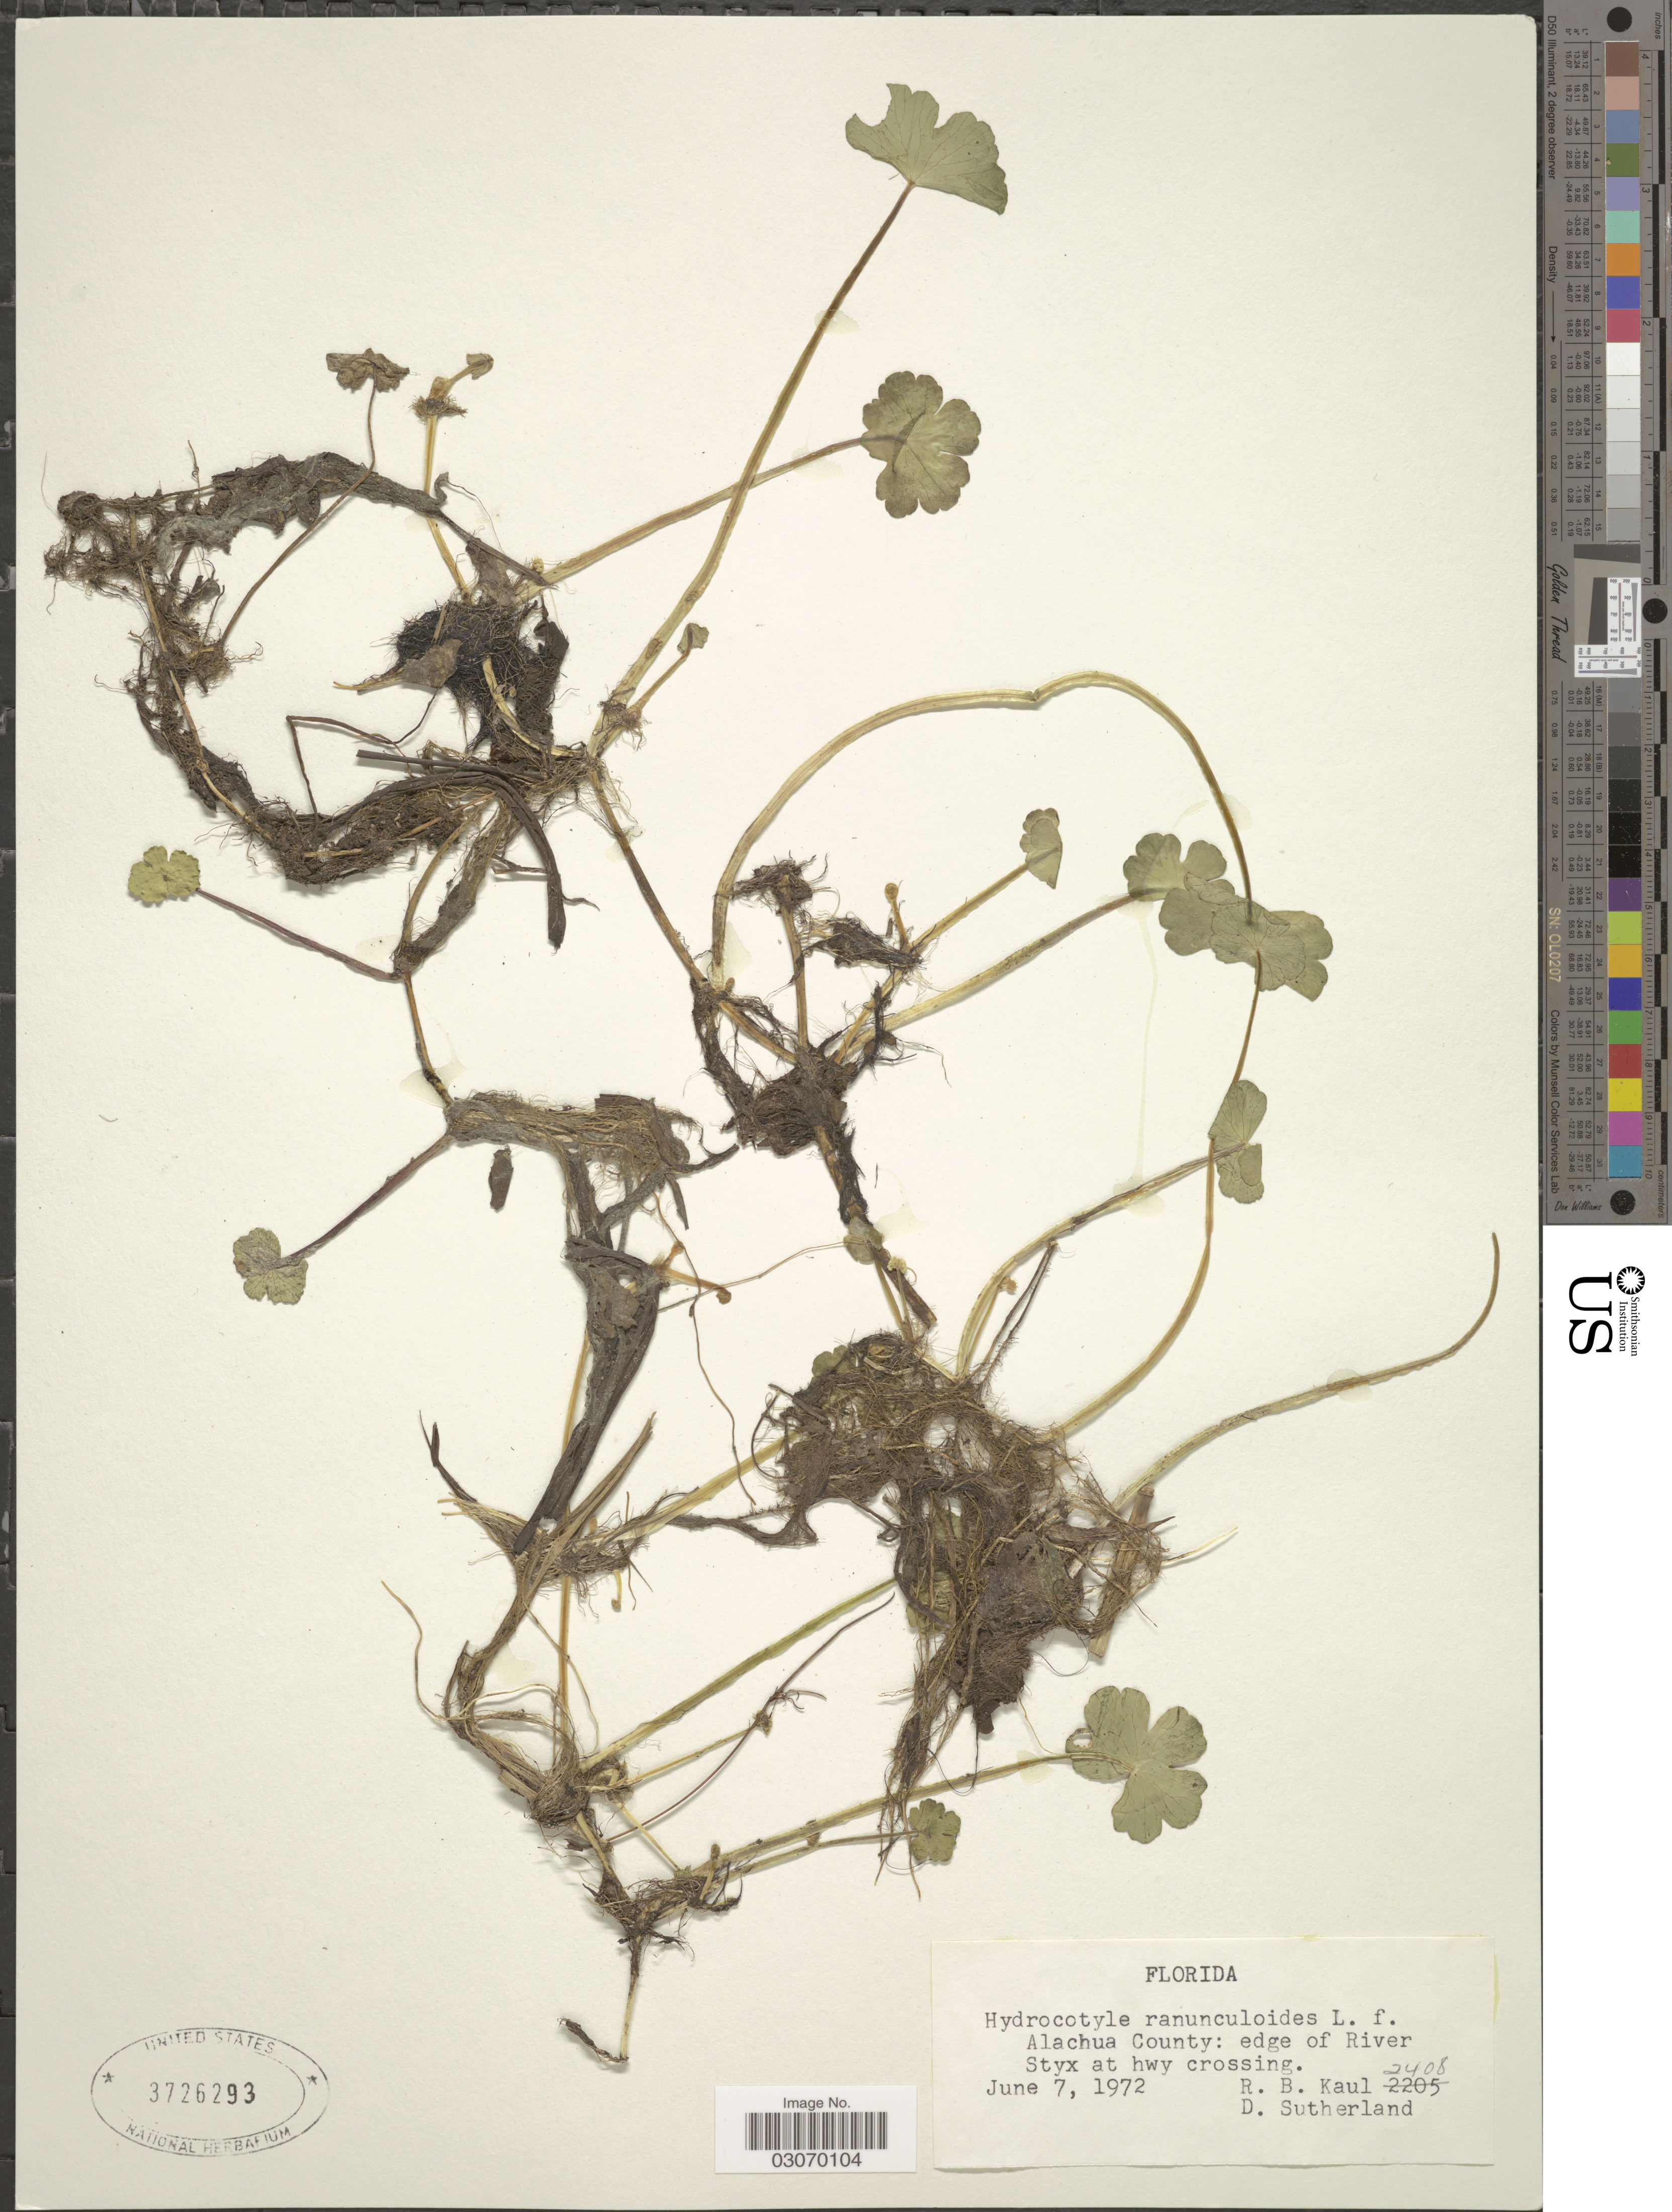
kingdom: Plantae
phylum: Tracheophyta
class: Magnoliopsida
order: Apiales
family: Araliaceae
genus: Hydrocotyle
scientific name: Hydrocotyle ranunculoides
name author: L. f.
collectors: R. Kaul & D. Sutherland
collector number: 2408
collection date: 1972-06-07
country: United States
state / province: Florida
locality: Alachua County: edge of River Styx at hwy crossing.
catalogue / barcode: US 3726293